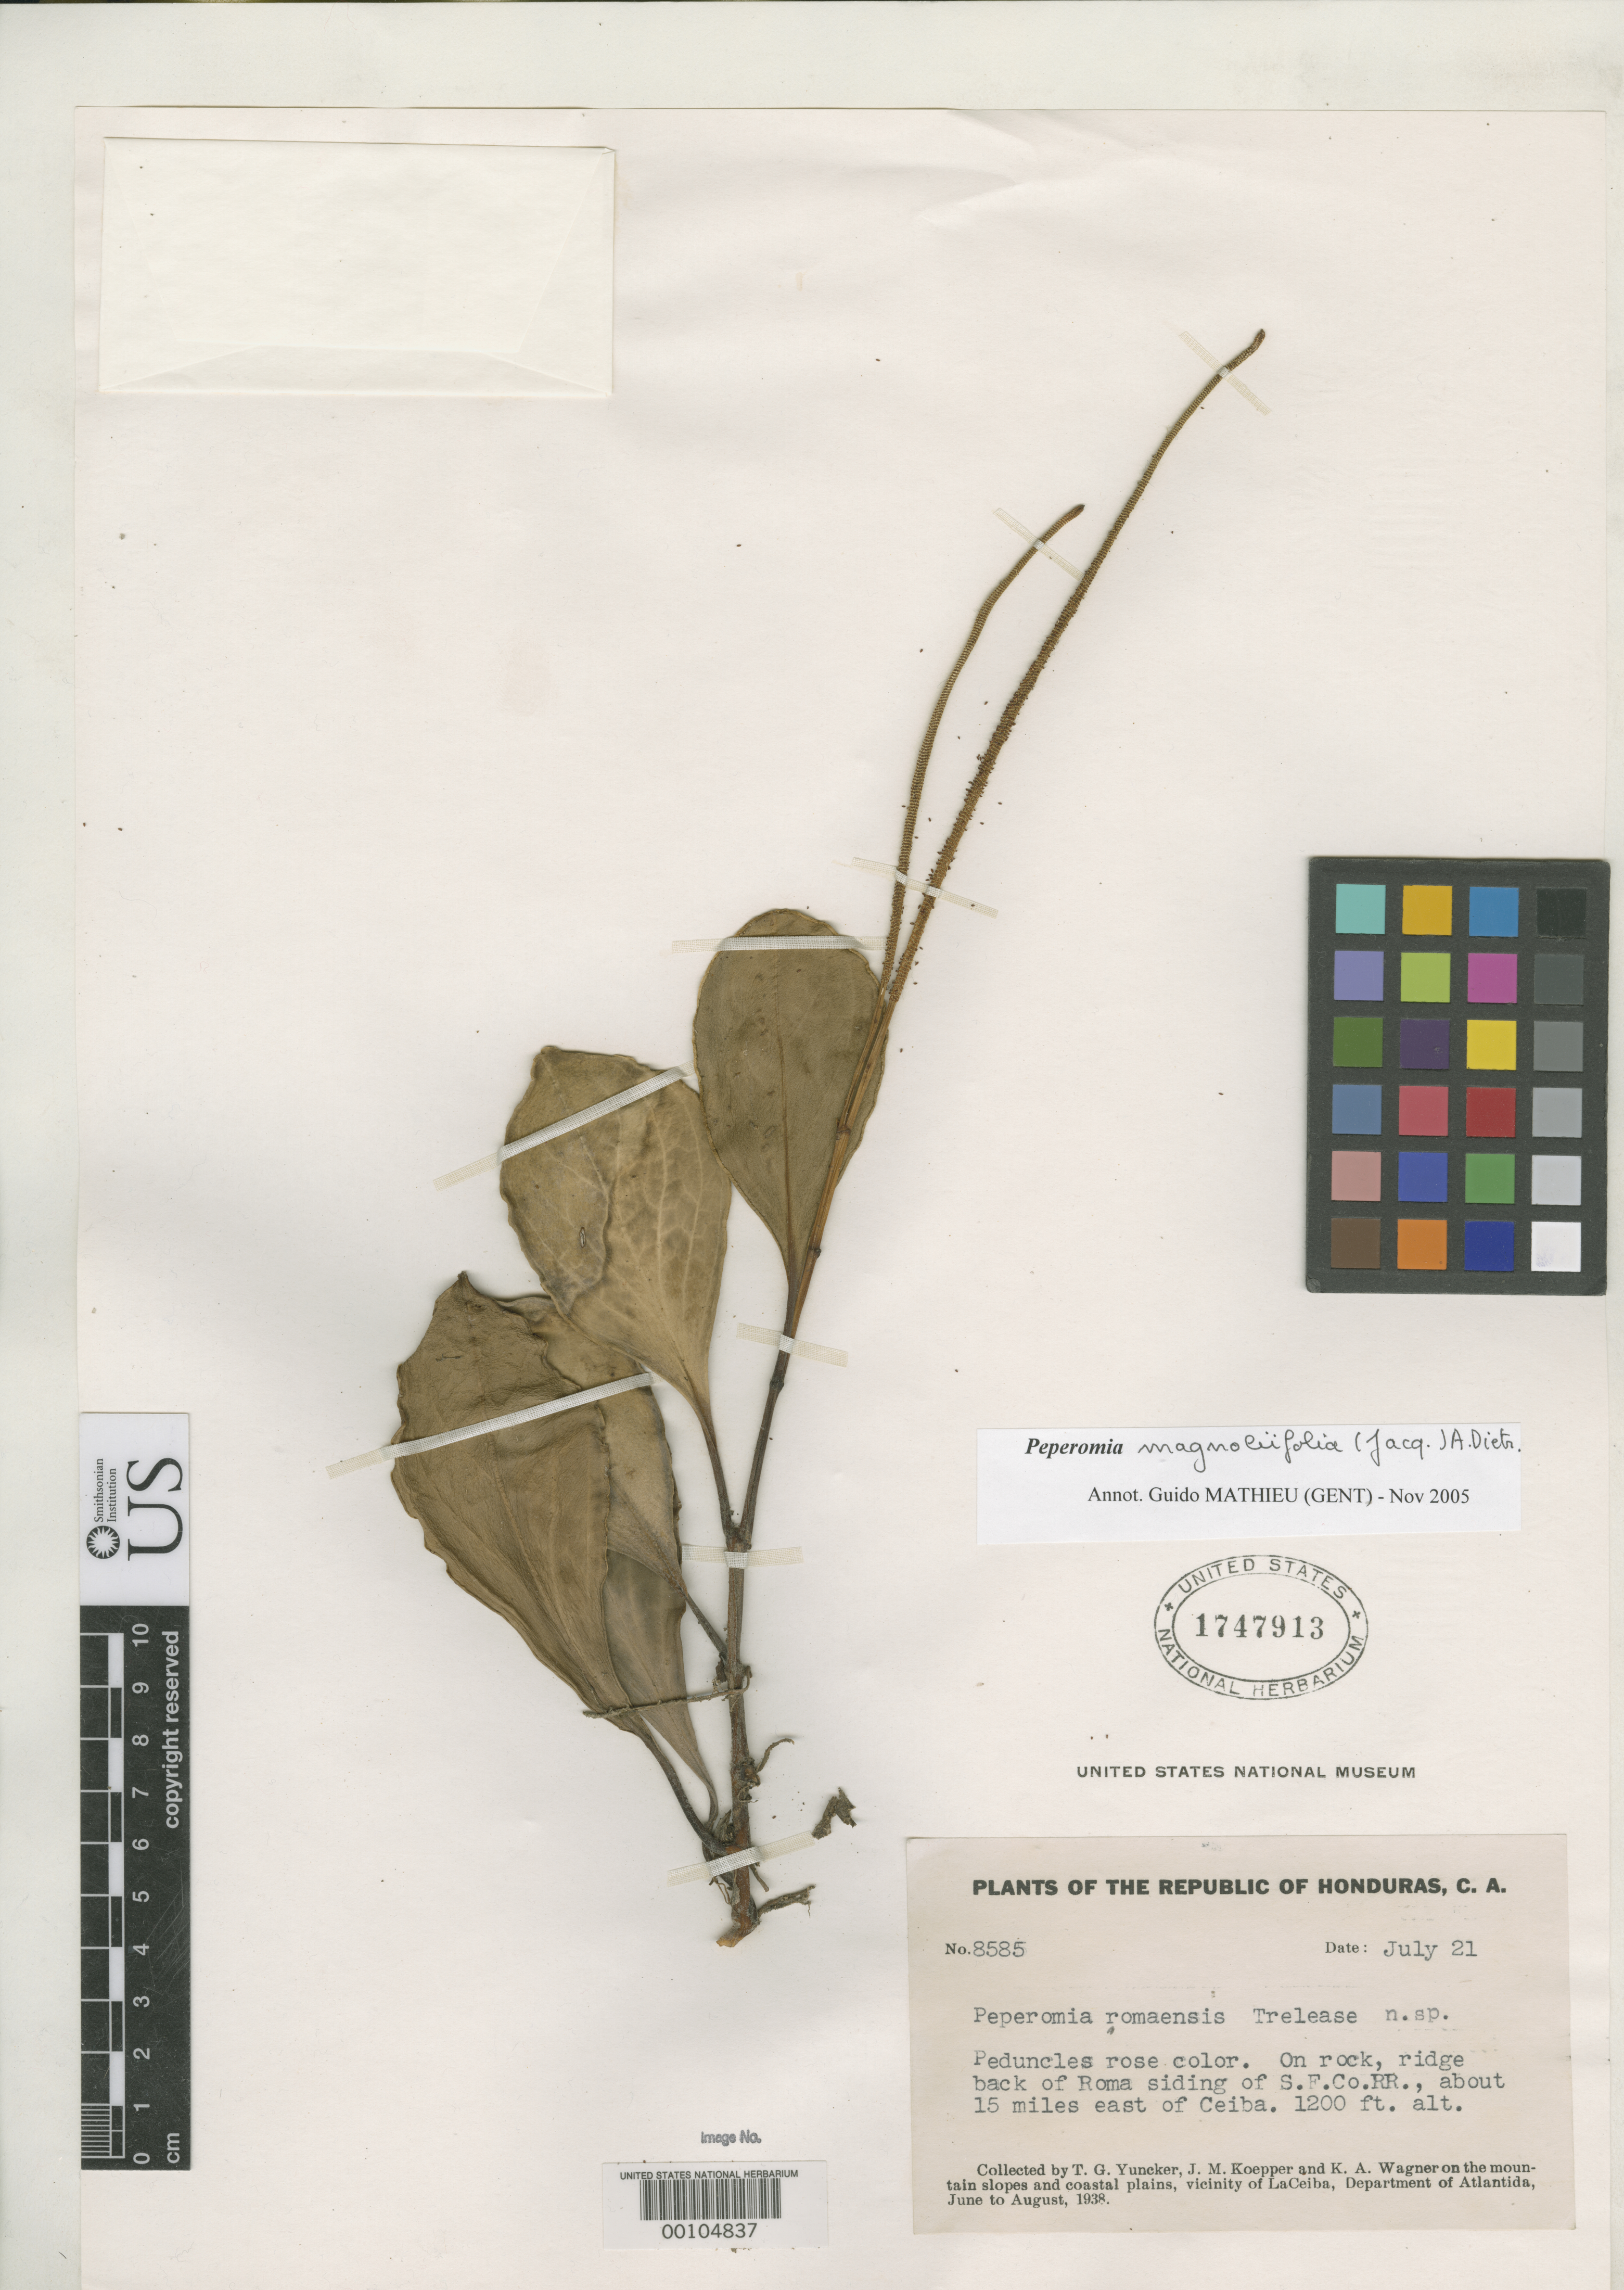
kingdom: Plantae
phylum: Tracheophyta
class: Magnoliopsida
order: Piperales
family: Piperaceae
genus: Peperomia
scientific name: Peperomia romaensis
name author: Trel. in Yunck.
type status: Isotype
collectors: T. G. Yuncker, J. M. Koepper & K. A. Wagner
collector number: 8585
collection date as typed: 21 Jul 1938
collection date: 1938-07-21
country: Honduras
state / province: Atlántida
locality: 25 km E of La Ceiba vicinity.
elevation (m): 360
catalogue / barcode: US 1747913